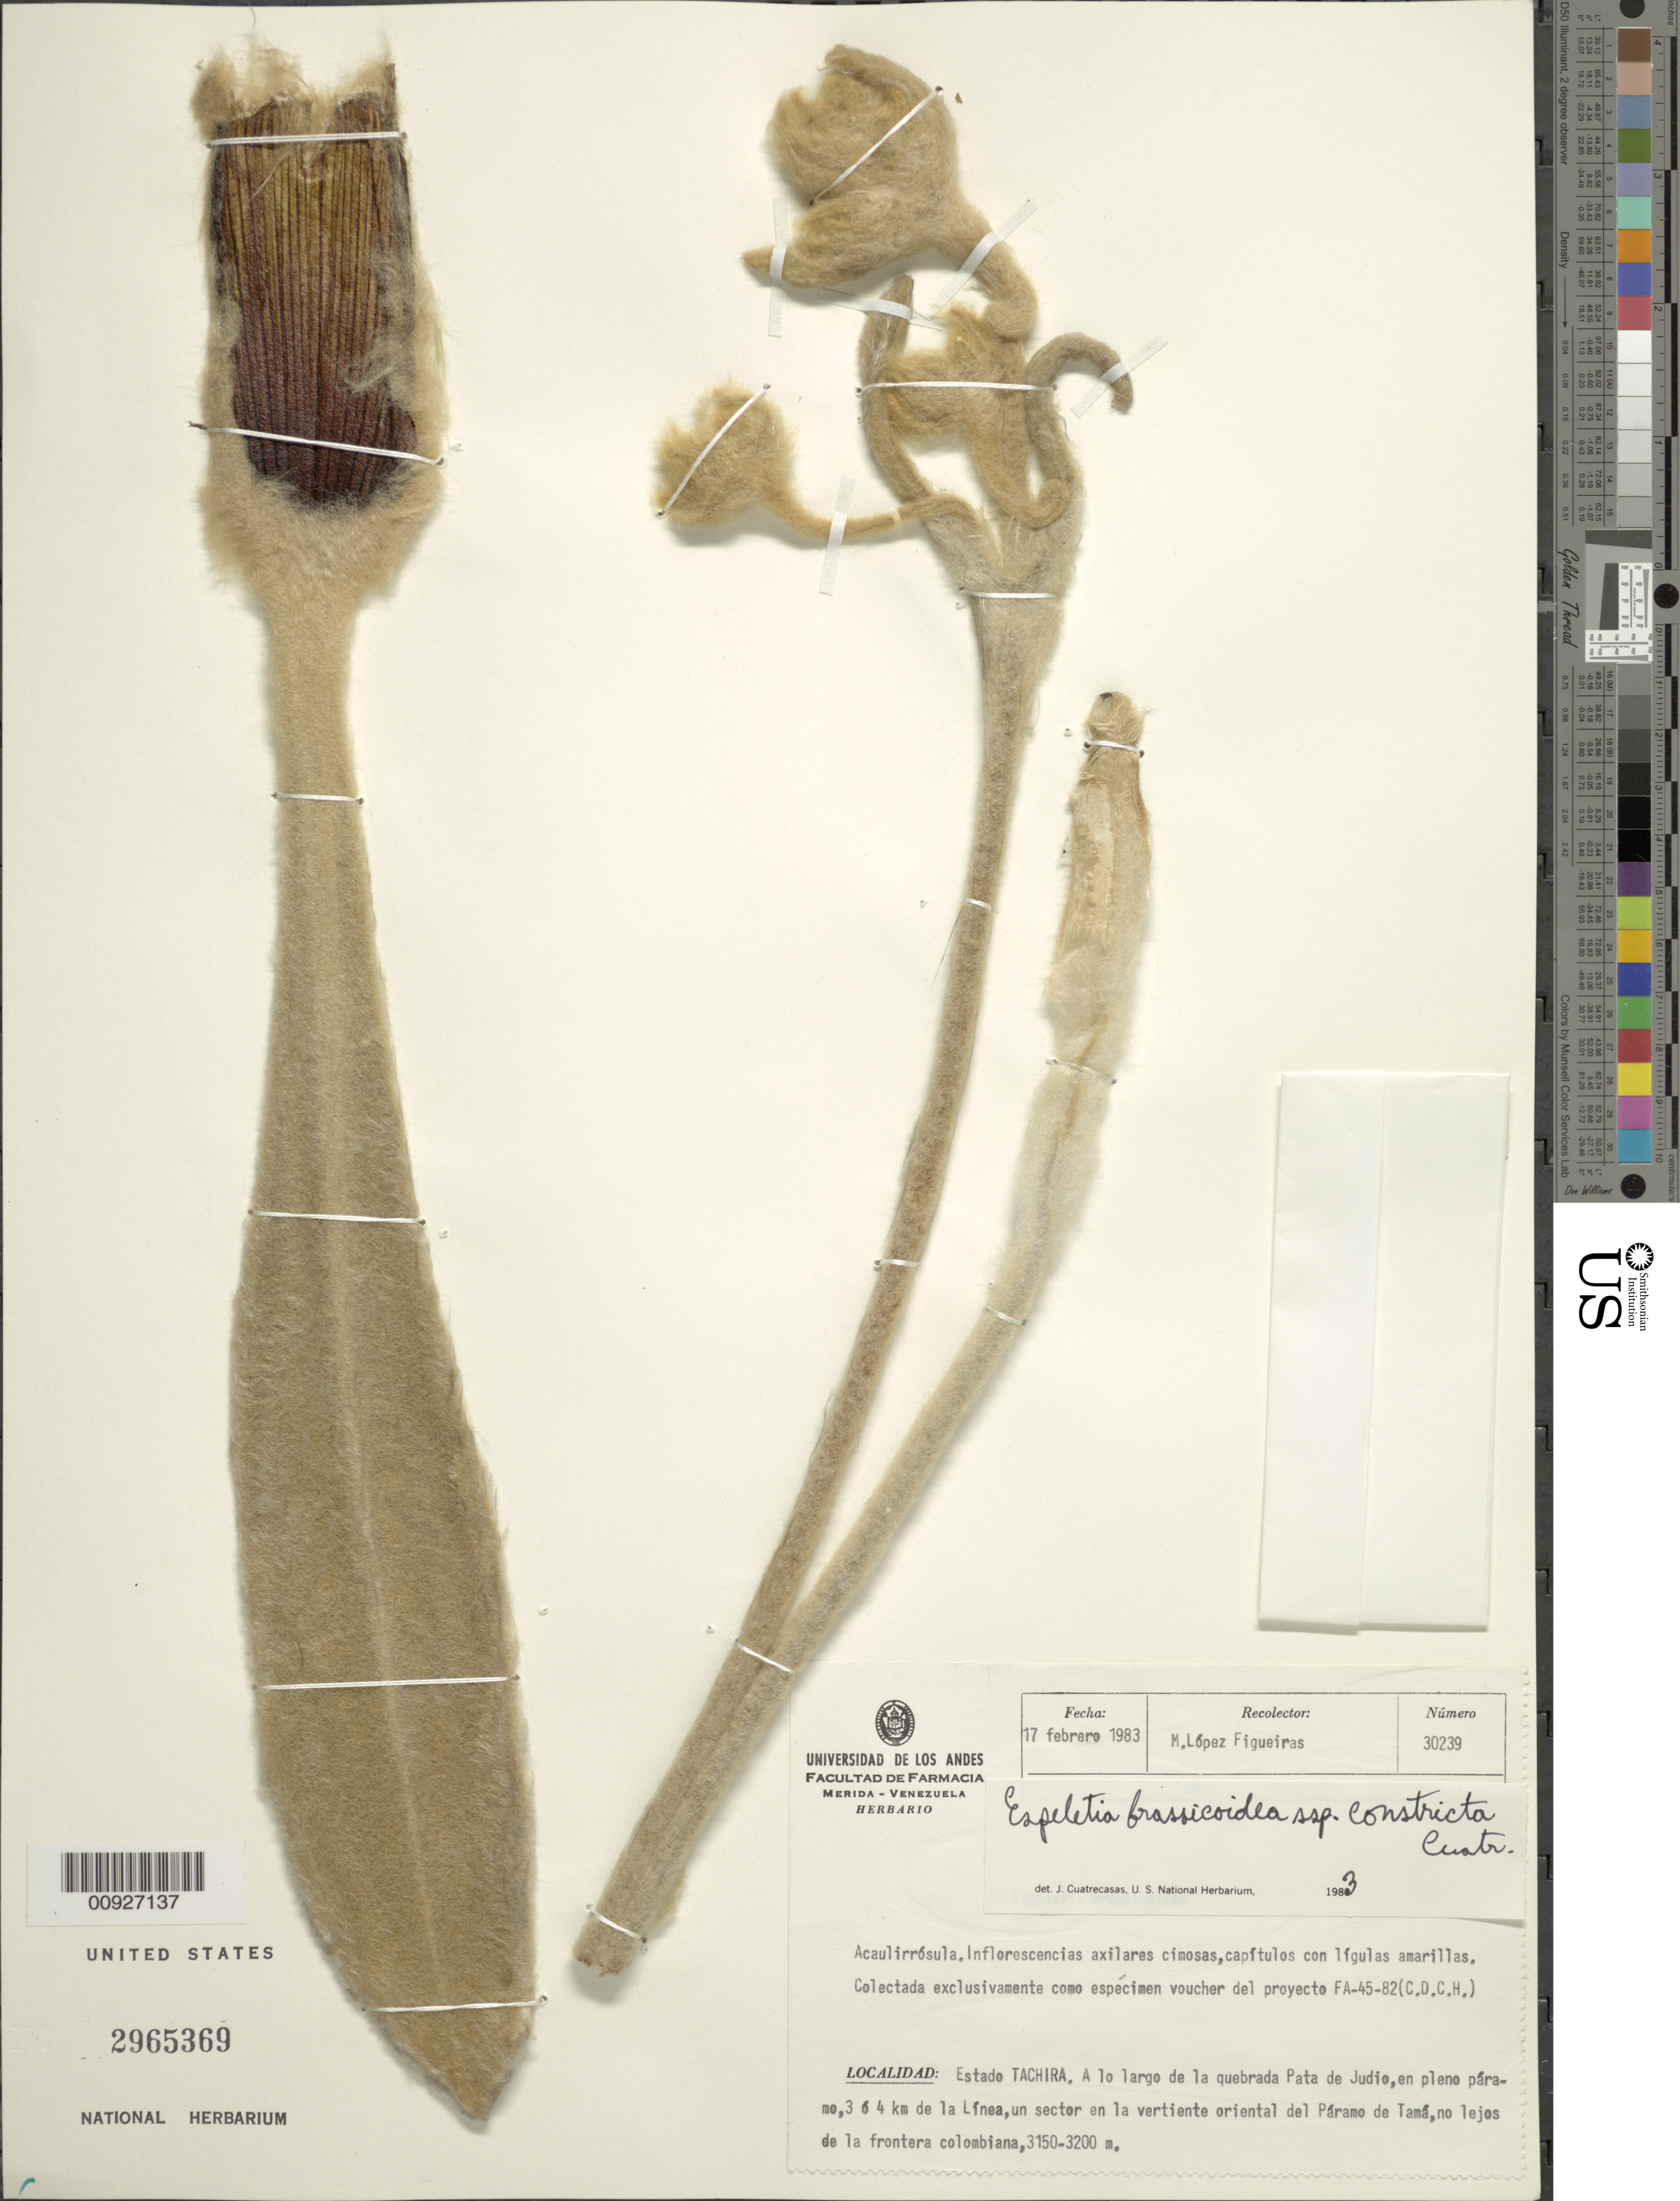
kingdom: Plantae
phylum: Tracheophyta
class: Magnoliopsida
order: Asterales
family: Asteraceae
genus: Espeletia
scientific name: Espeletia brassicoidea f. constricta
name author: Cuatrec.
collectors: M. López Figueiras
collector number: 30239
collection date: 1983-02-17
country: Venezuela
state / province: Táchira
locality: A lo lardo de la quebrada Pata de Judio, en pleno páramo, 3 ó 4 km de la Línea, un sector oriental del Páramo de Tamá, no lejos de la frontera colombiana.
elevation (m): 3150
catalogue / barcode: US 2965369